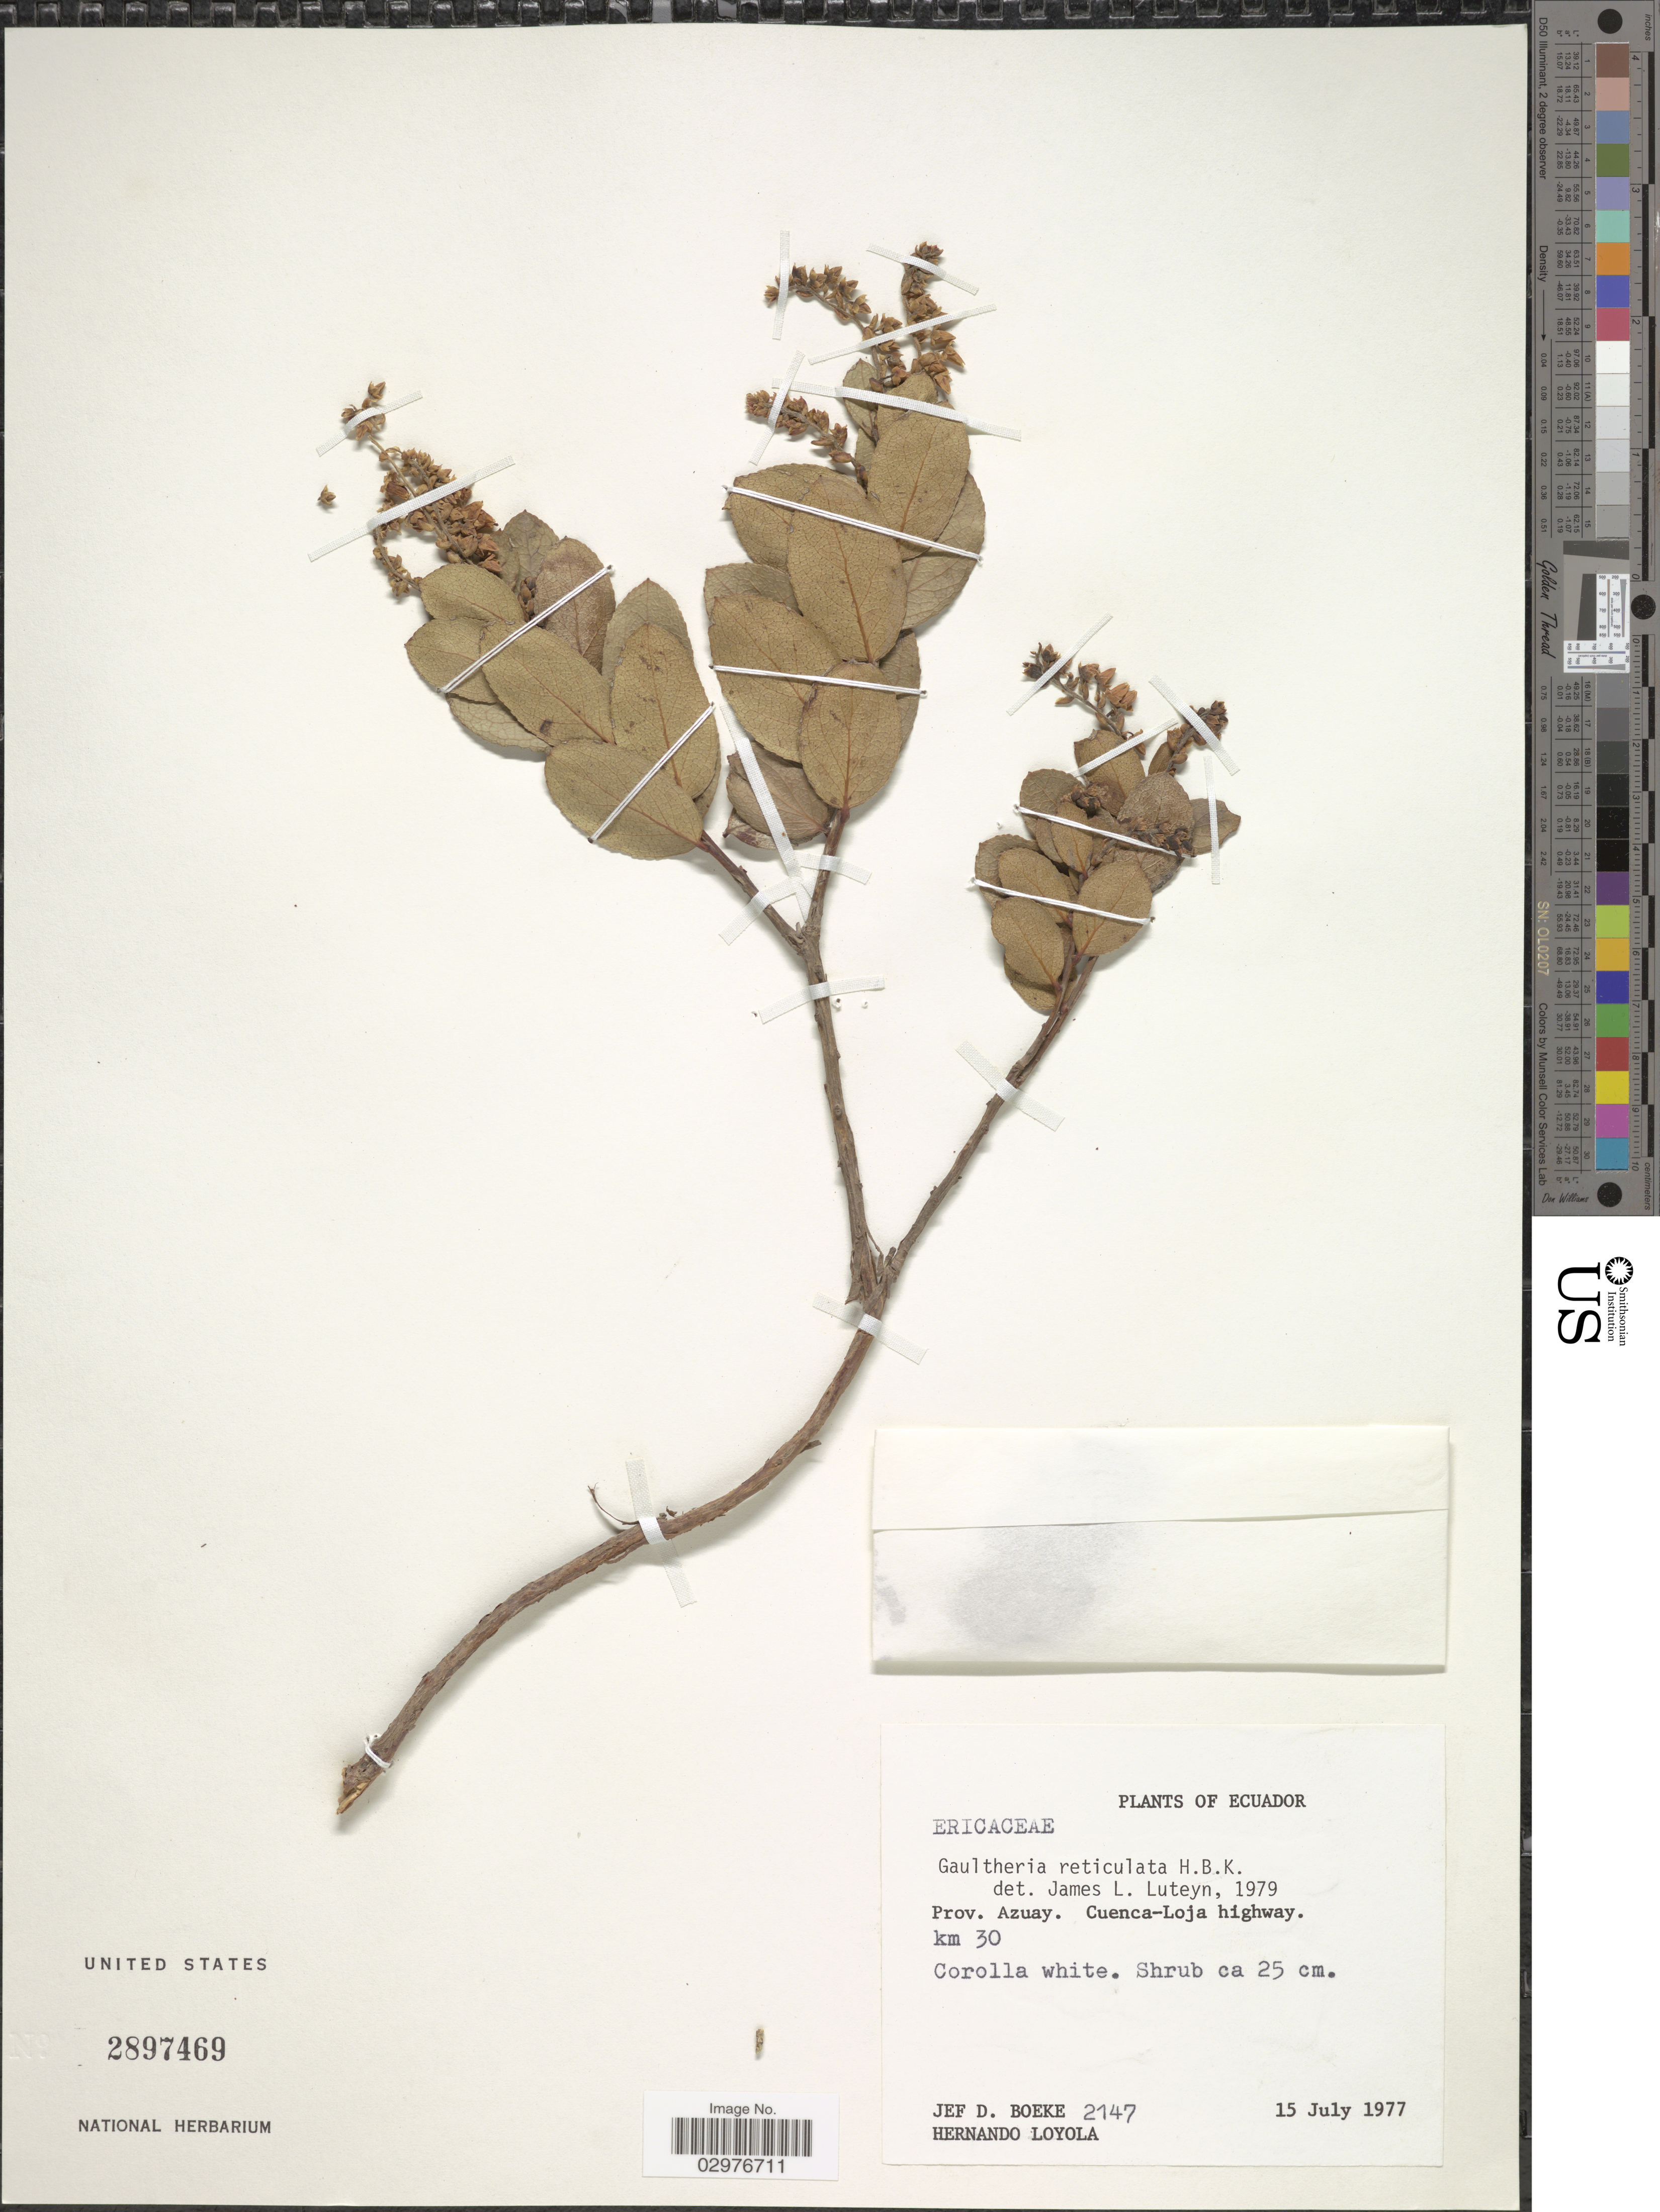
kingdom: Plantae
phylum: Tracheophyta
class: Magnoliopsida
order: Ericales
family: Ericaceae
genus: Gaultheria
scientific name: Gaultheria reticulata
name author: Kunth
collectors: J. D. Boeke & H. Loyola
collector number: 2147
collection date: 1977-07-15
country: Ecuador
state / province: Azuay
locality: Cuenca-Loja highway. km 30.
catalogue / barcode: US 2897469